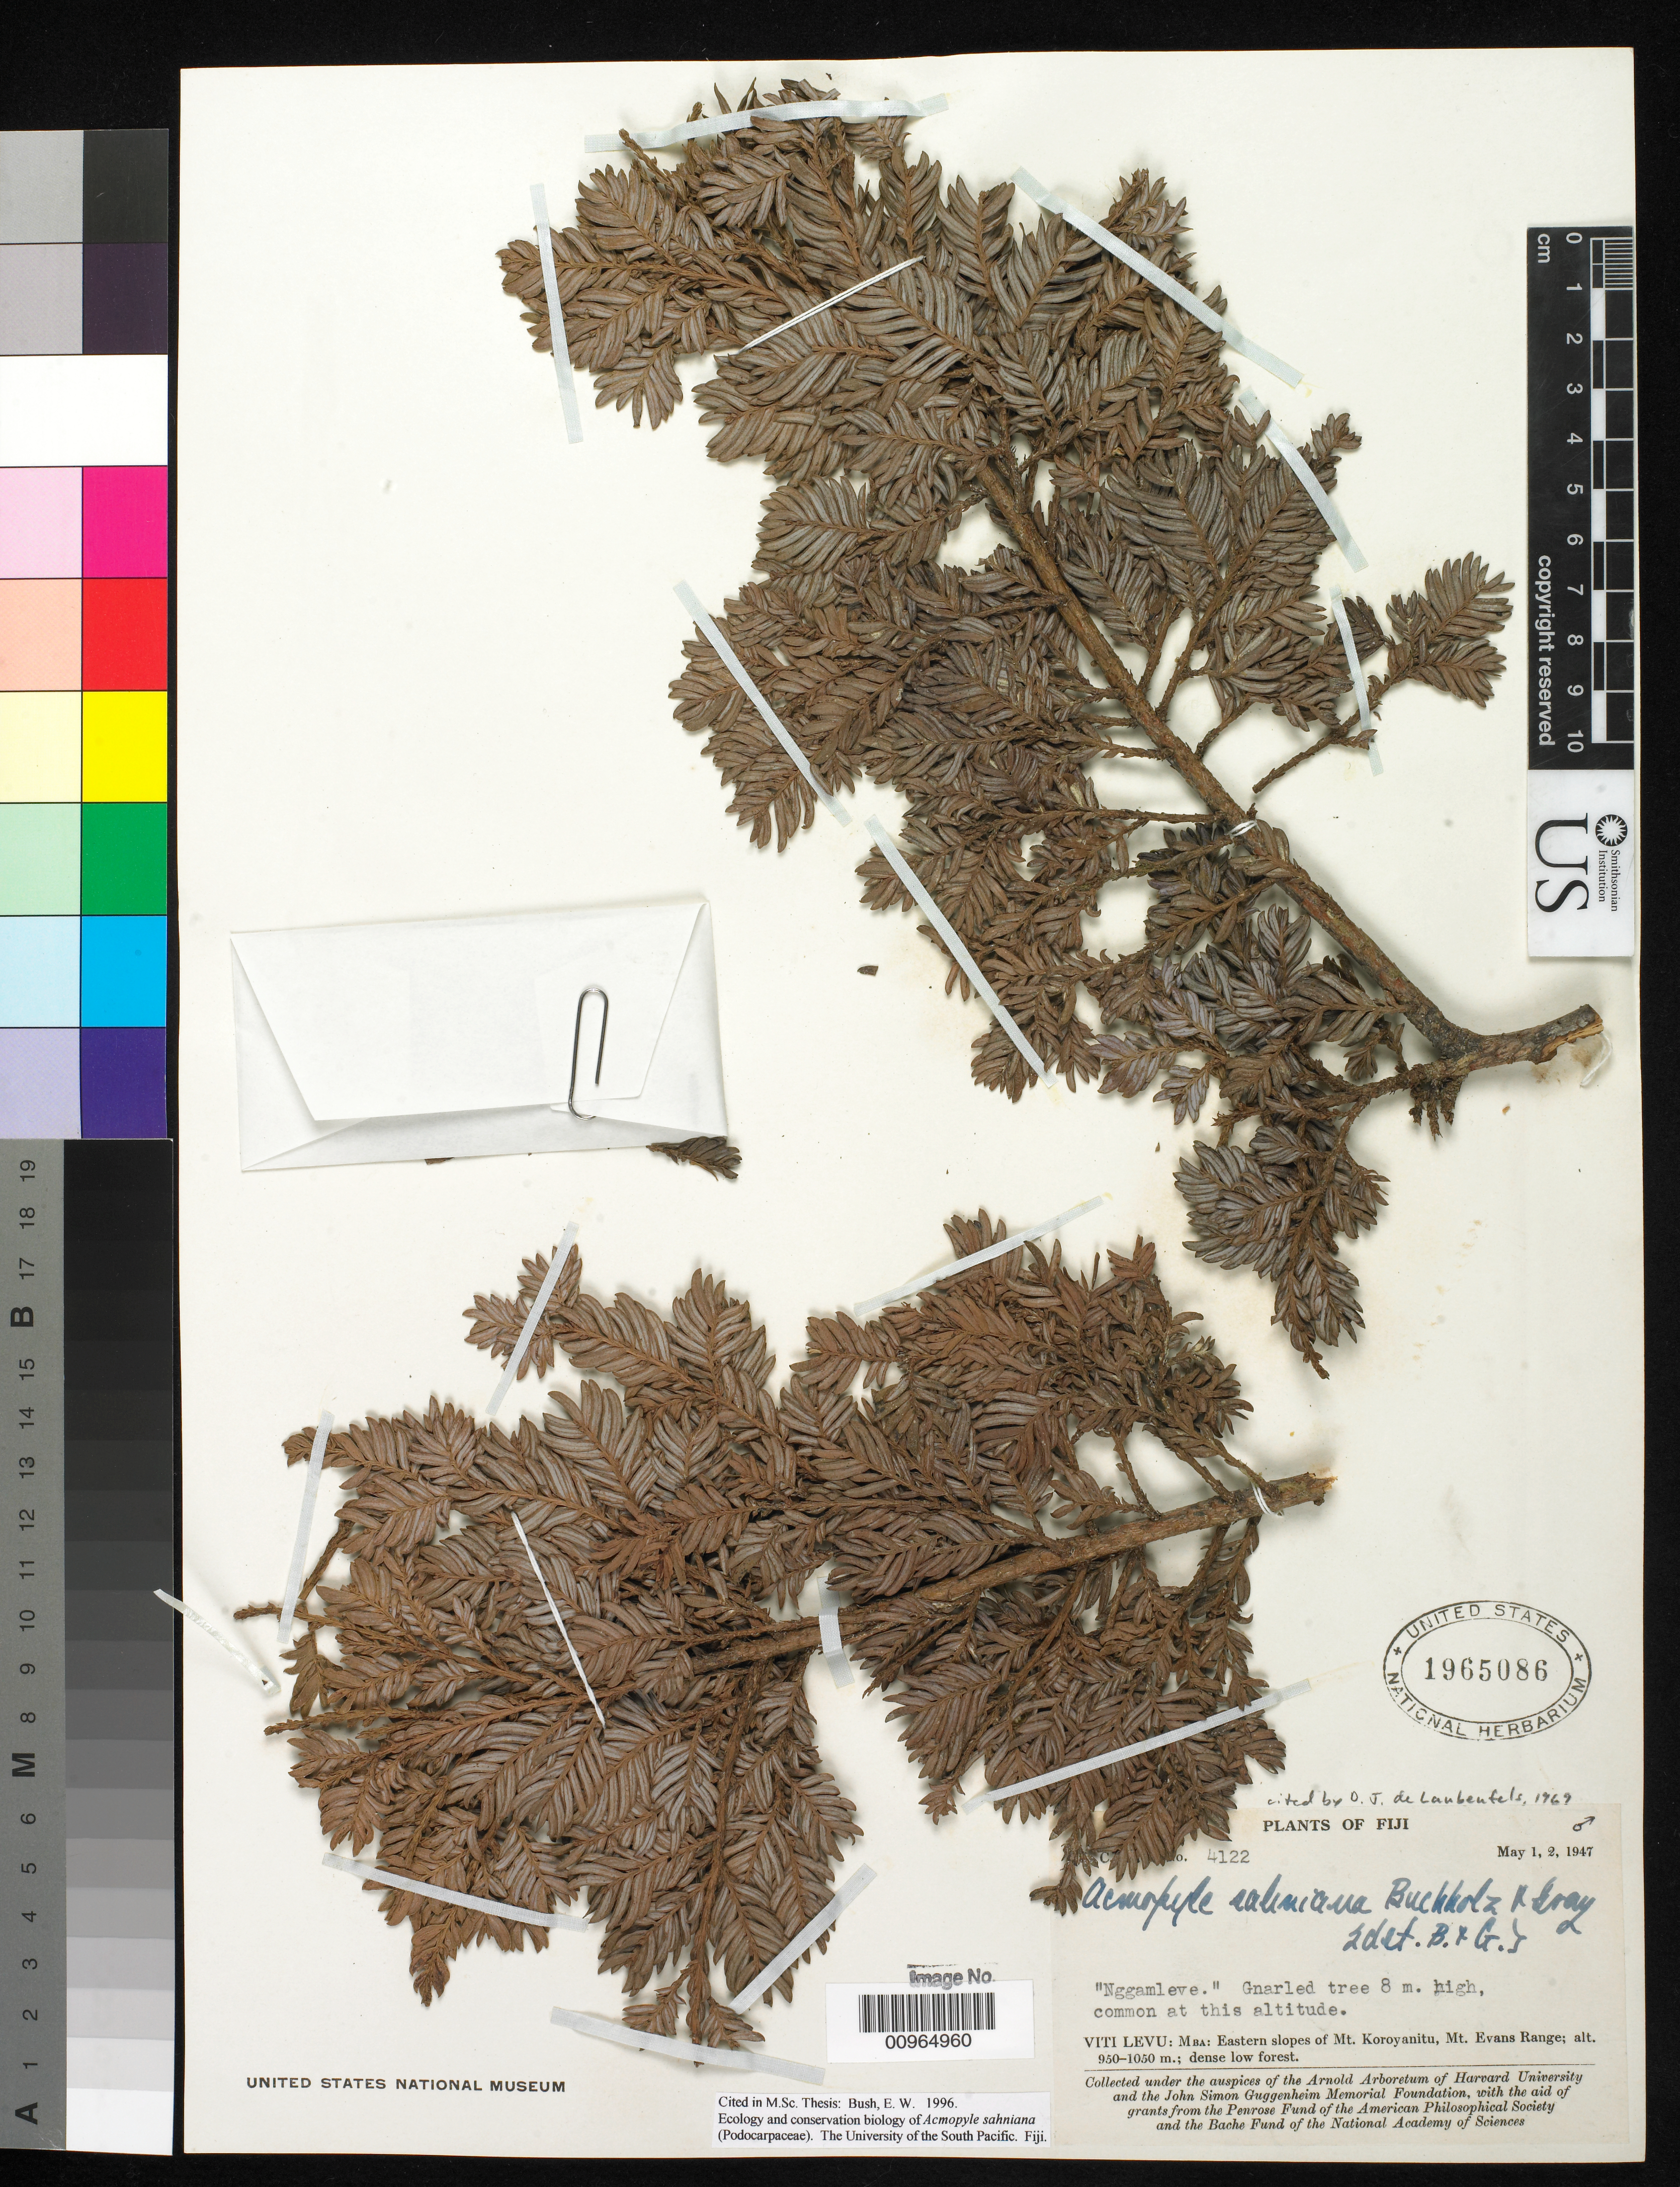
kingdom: Plantae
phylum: Tracheophyta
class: Pinopsida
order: Pinales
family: Podocarpaceae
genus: Acmopyle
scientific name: Acmopyle sahniana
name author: J. Buchholz & N.E. Gray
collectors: C. A. Smith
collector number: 4122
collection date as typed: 01 May 1947 to 02 May 1947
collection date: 1947-05-01/1947-05-02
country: Fiji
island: Viti Levu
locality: MBA: Eastern slopes of Mt. Koroyanitu, Mt. Evans Range. Dense low forest.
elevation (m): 950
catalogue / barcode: US 1965086